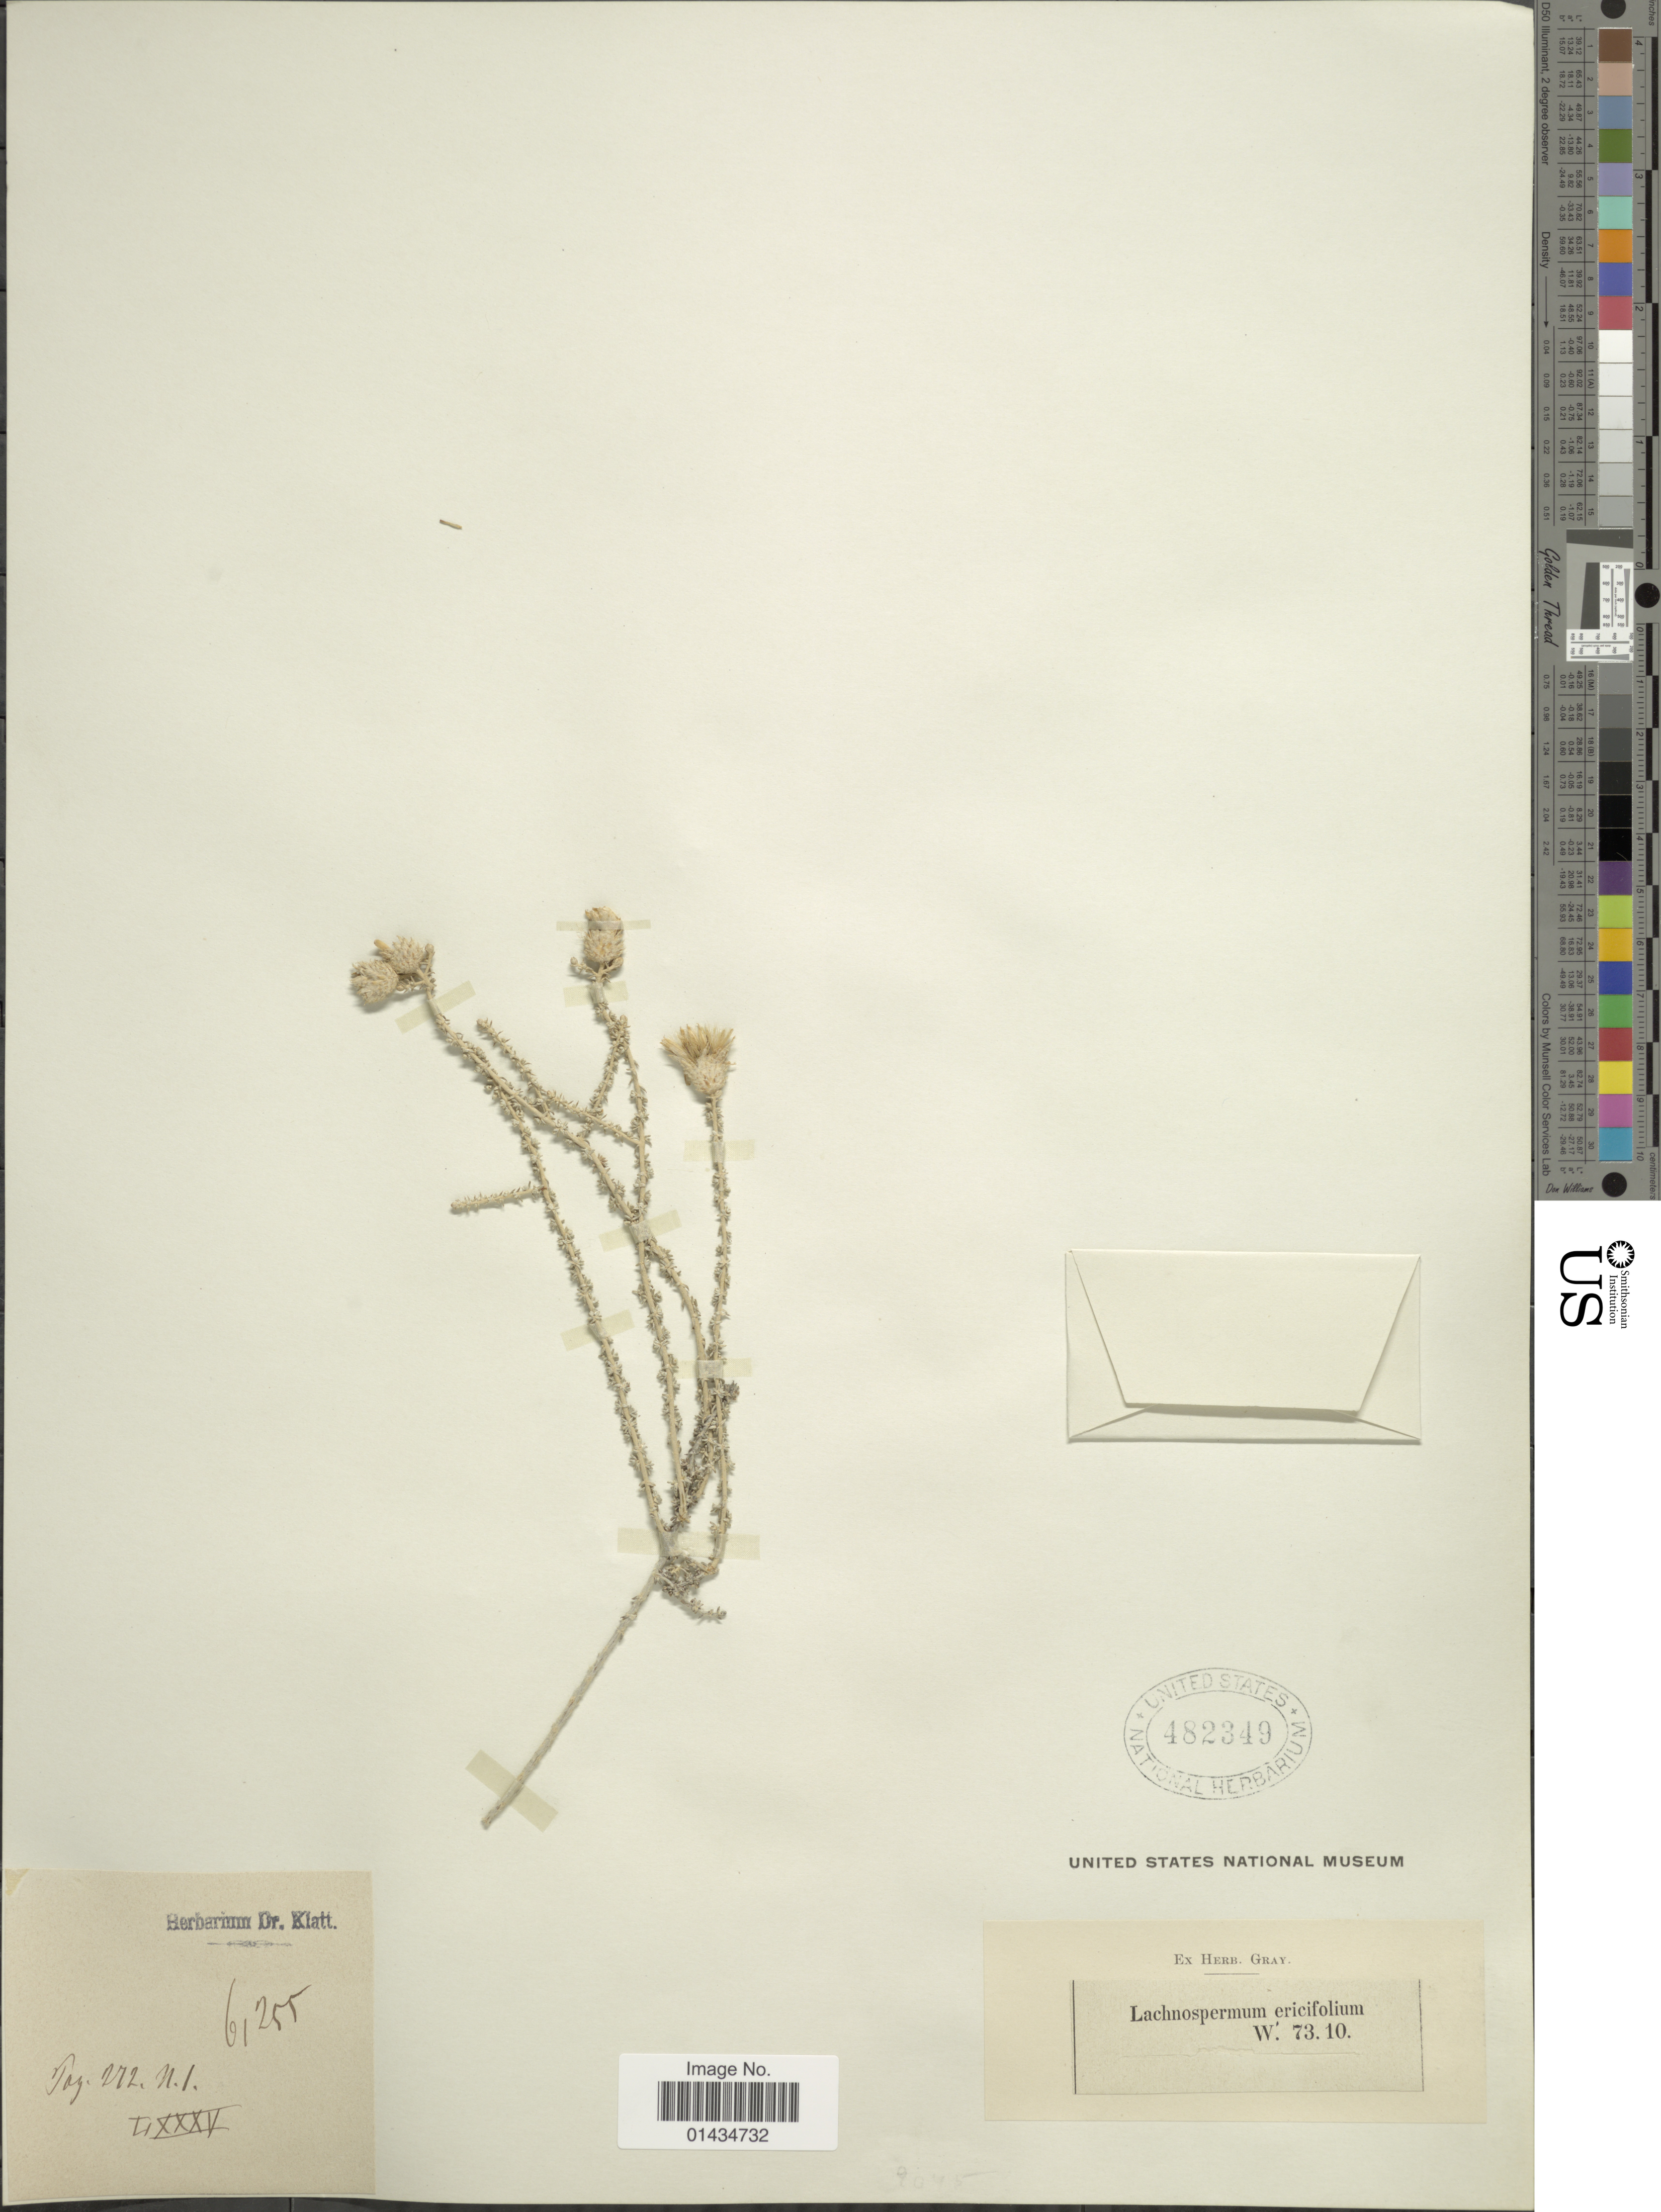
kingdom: Plantae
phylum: Tracheophyta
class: Magnoliopsida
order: Asterales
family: Asteraceae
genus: Lachnospermum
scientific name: Lachnospermum ericifolium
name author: (L. f.) Pillans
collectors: ex herb. Gray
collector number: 1?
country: South Africa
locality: Taq. 272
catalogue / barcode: US 482349